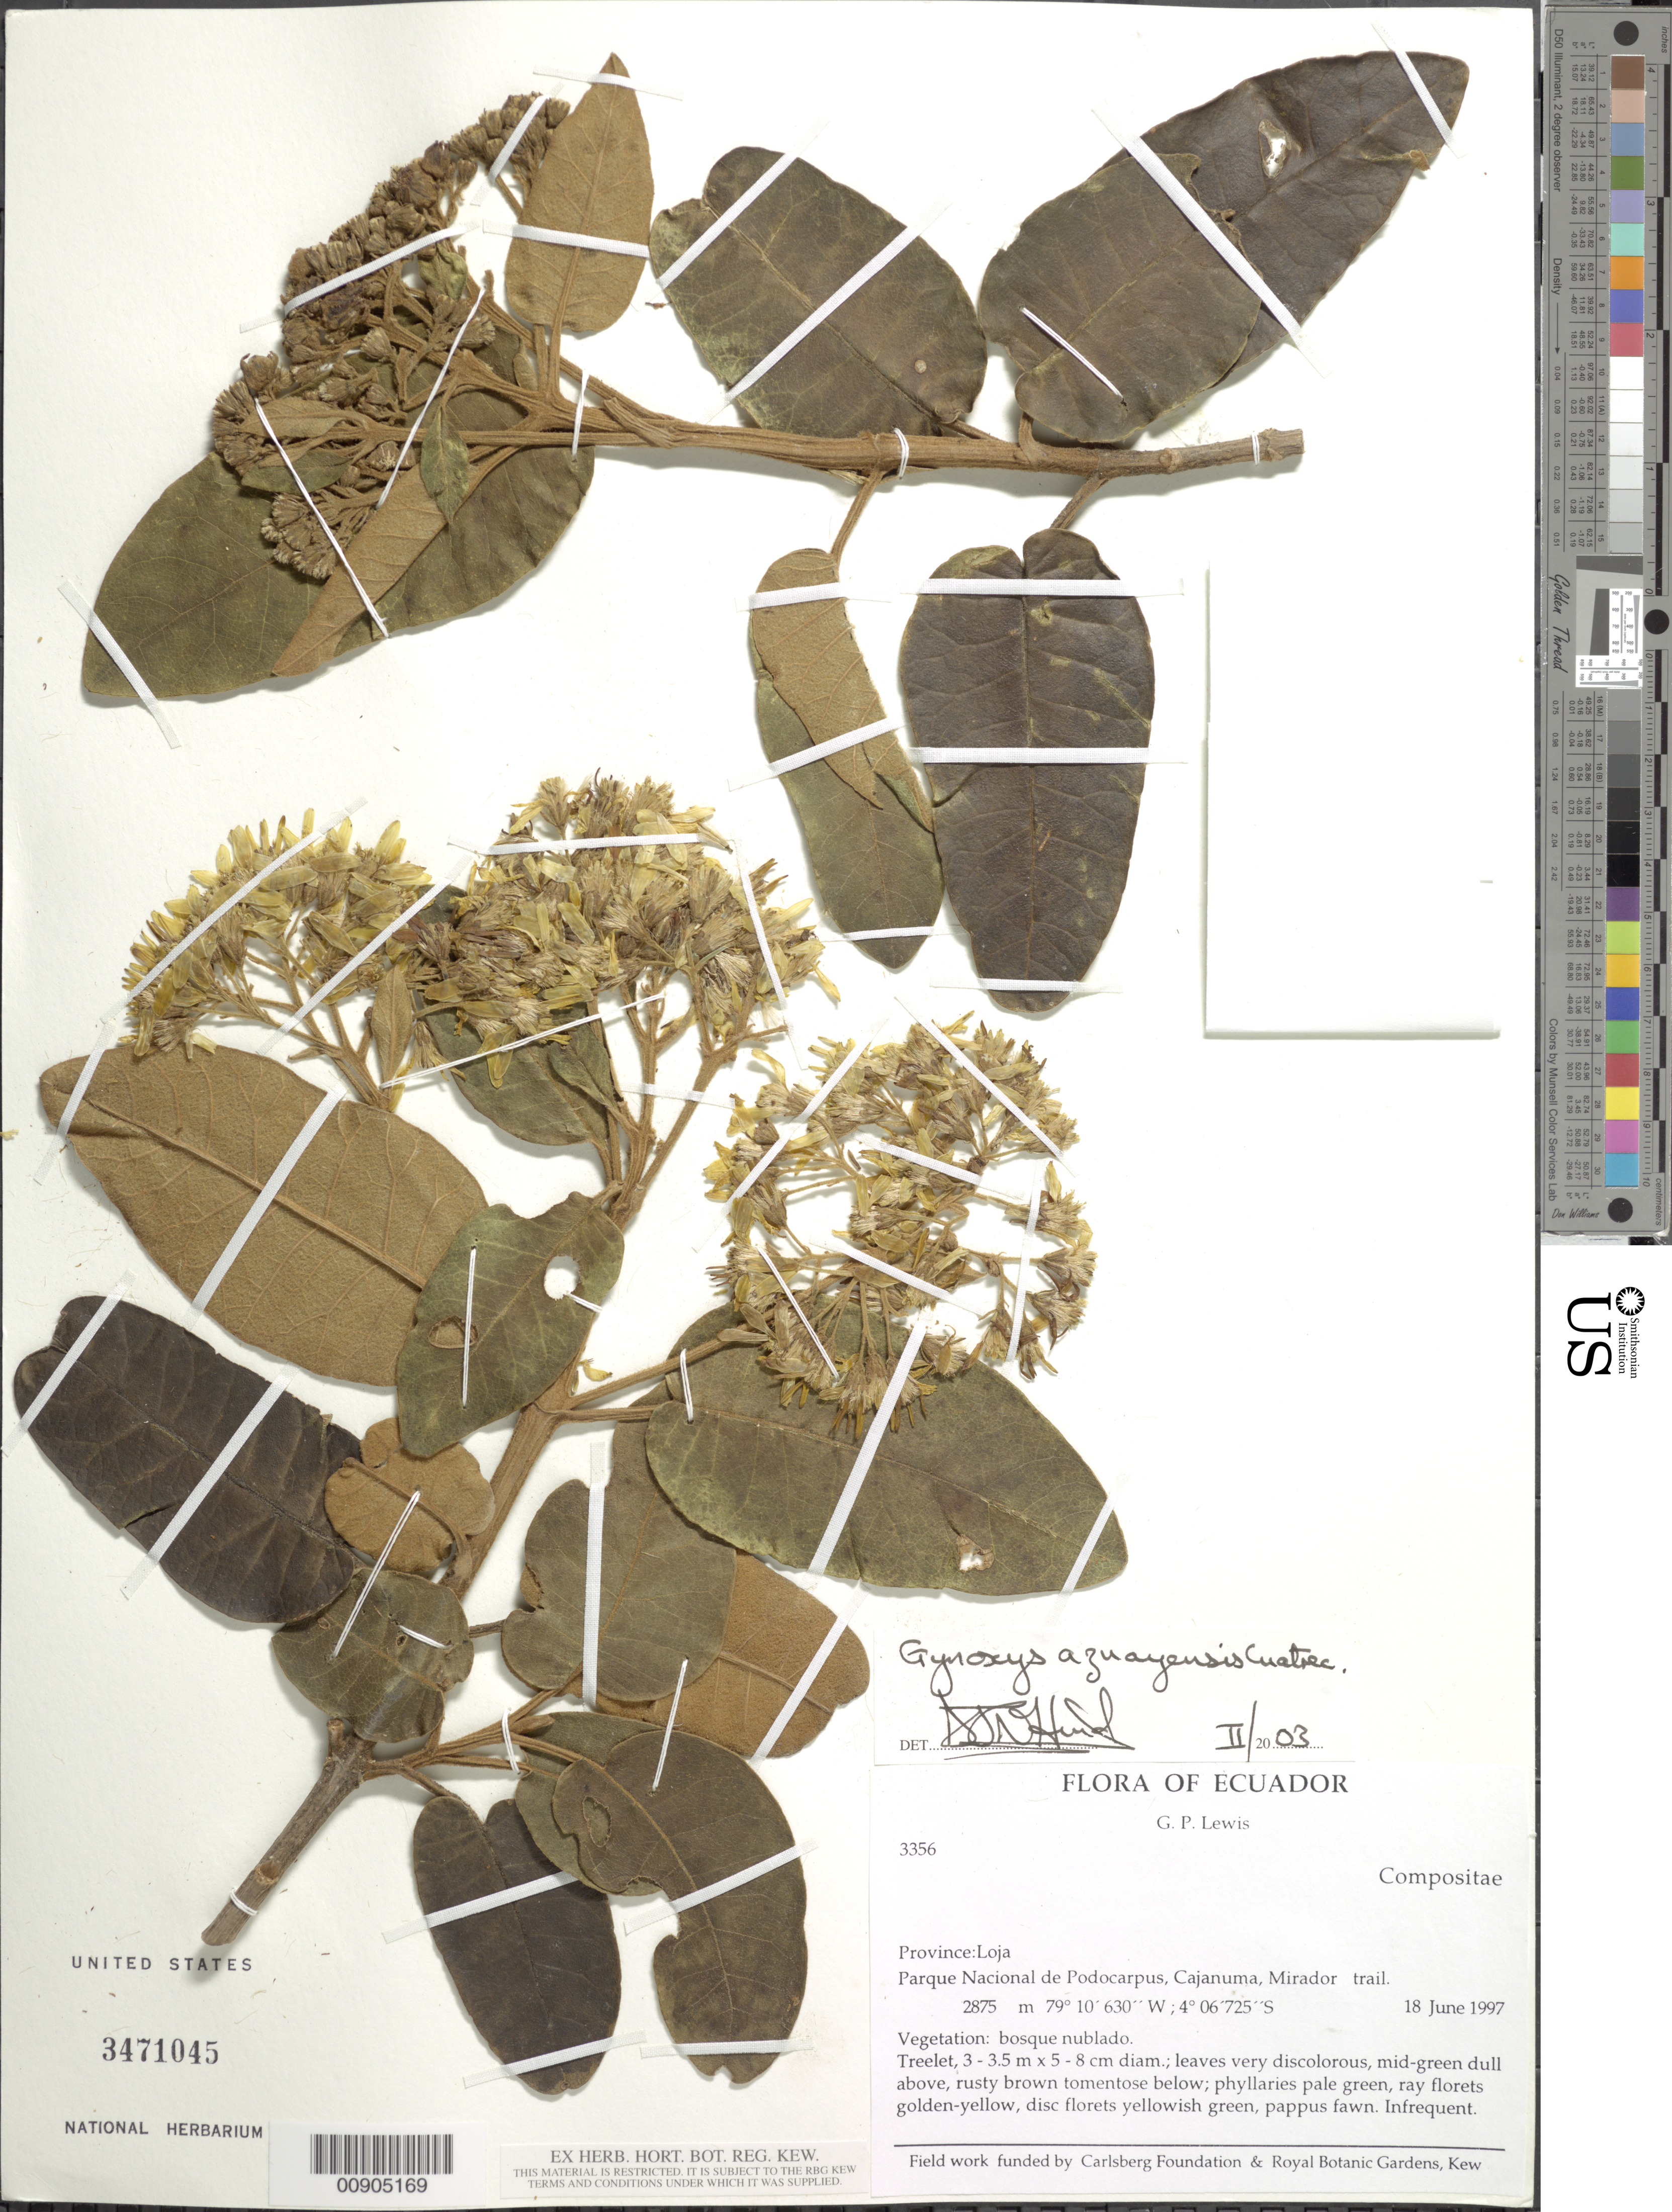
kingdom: Plantae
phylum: Tracheophyta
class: Magnoliopsida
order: Asterales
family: Asteraceae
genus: Gynoxys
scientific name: Gynoxys azuayensis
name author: Cuatrec.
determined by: Hind, N.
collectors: G. P. Lewis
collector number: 3356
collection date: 1997-06-18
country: Ecuador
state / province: Loja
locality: Parque Nacional de Podocarpus. Cajanuma, Mirador trail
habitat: Bosque nublado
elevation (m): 2875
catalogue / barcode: US 3471045